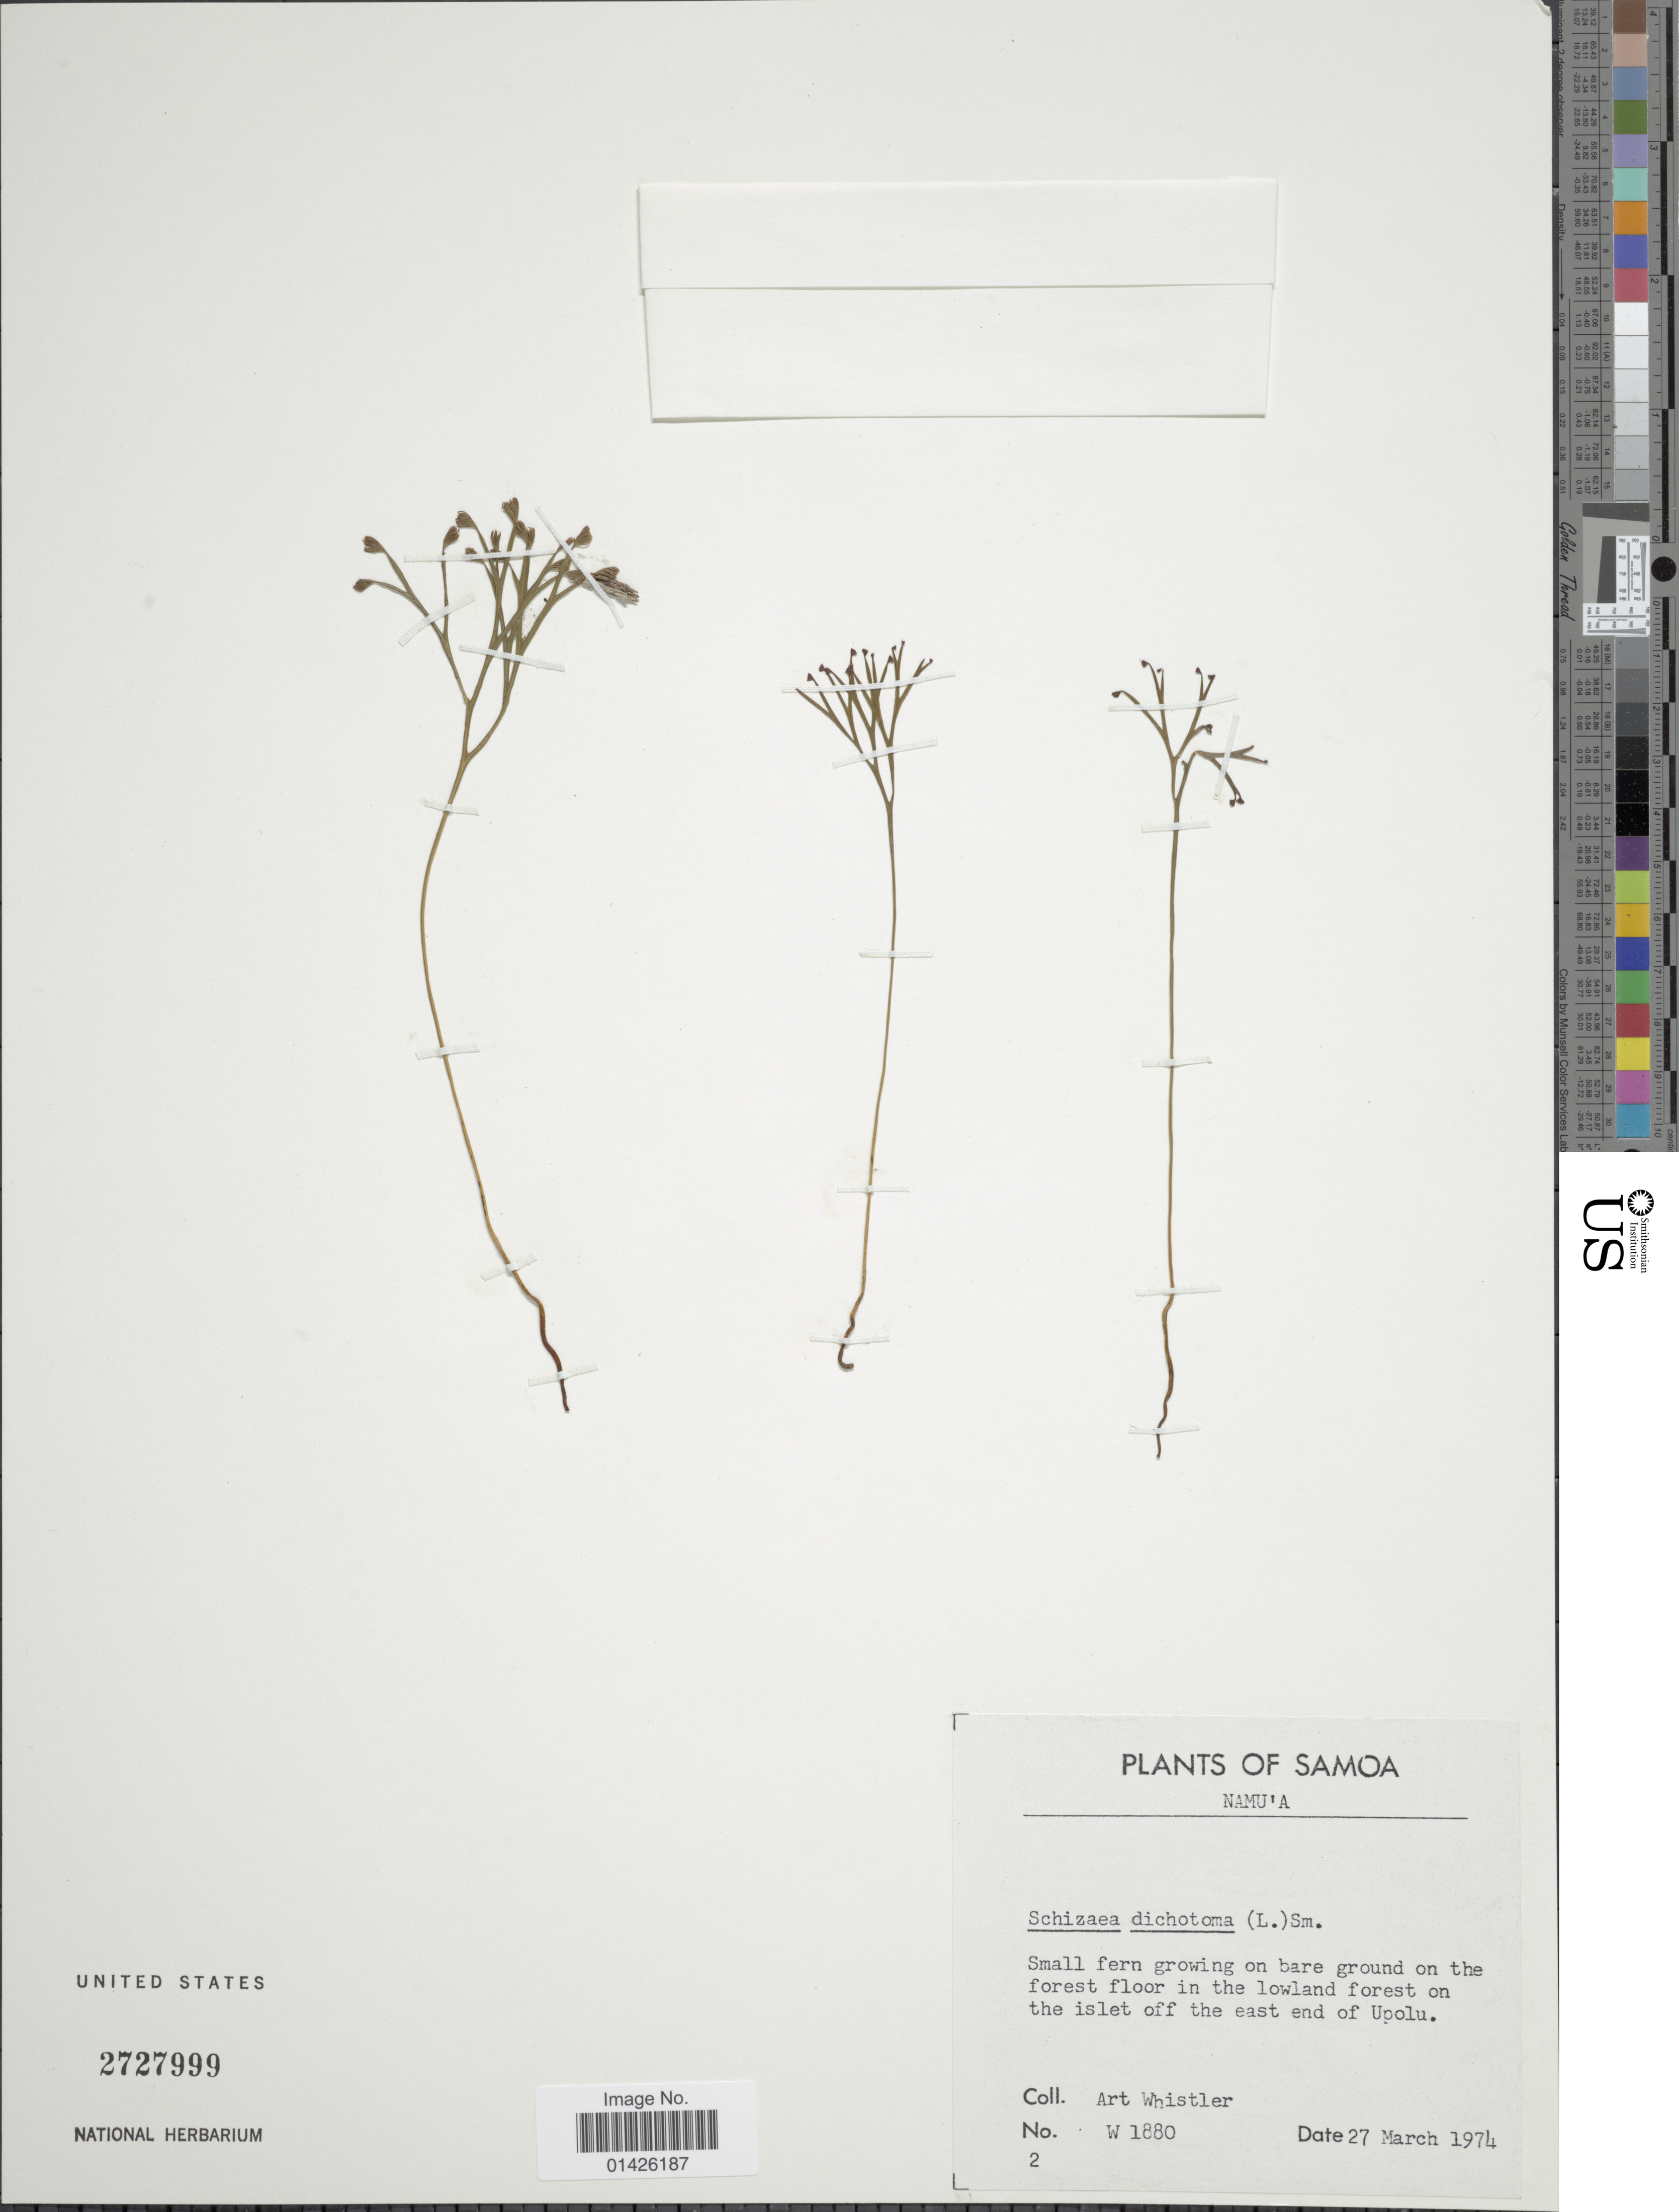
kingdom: Plantae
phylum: Tracheophyta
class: Polypodiopsida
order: Schizaeales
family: Schizaeaceae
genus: Schizaea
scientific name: Schizaea dichotoma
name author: (L.) J. Sm.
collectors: A. Whistler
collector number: W 1880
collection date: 1974-03-27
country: Samoa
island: Namua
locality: Namu'a, on the forest floor in the lowland forest on the islet off the east end of Upolu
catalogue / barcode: US 2727999